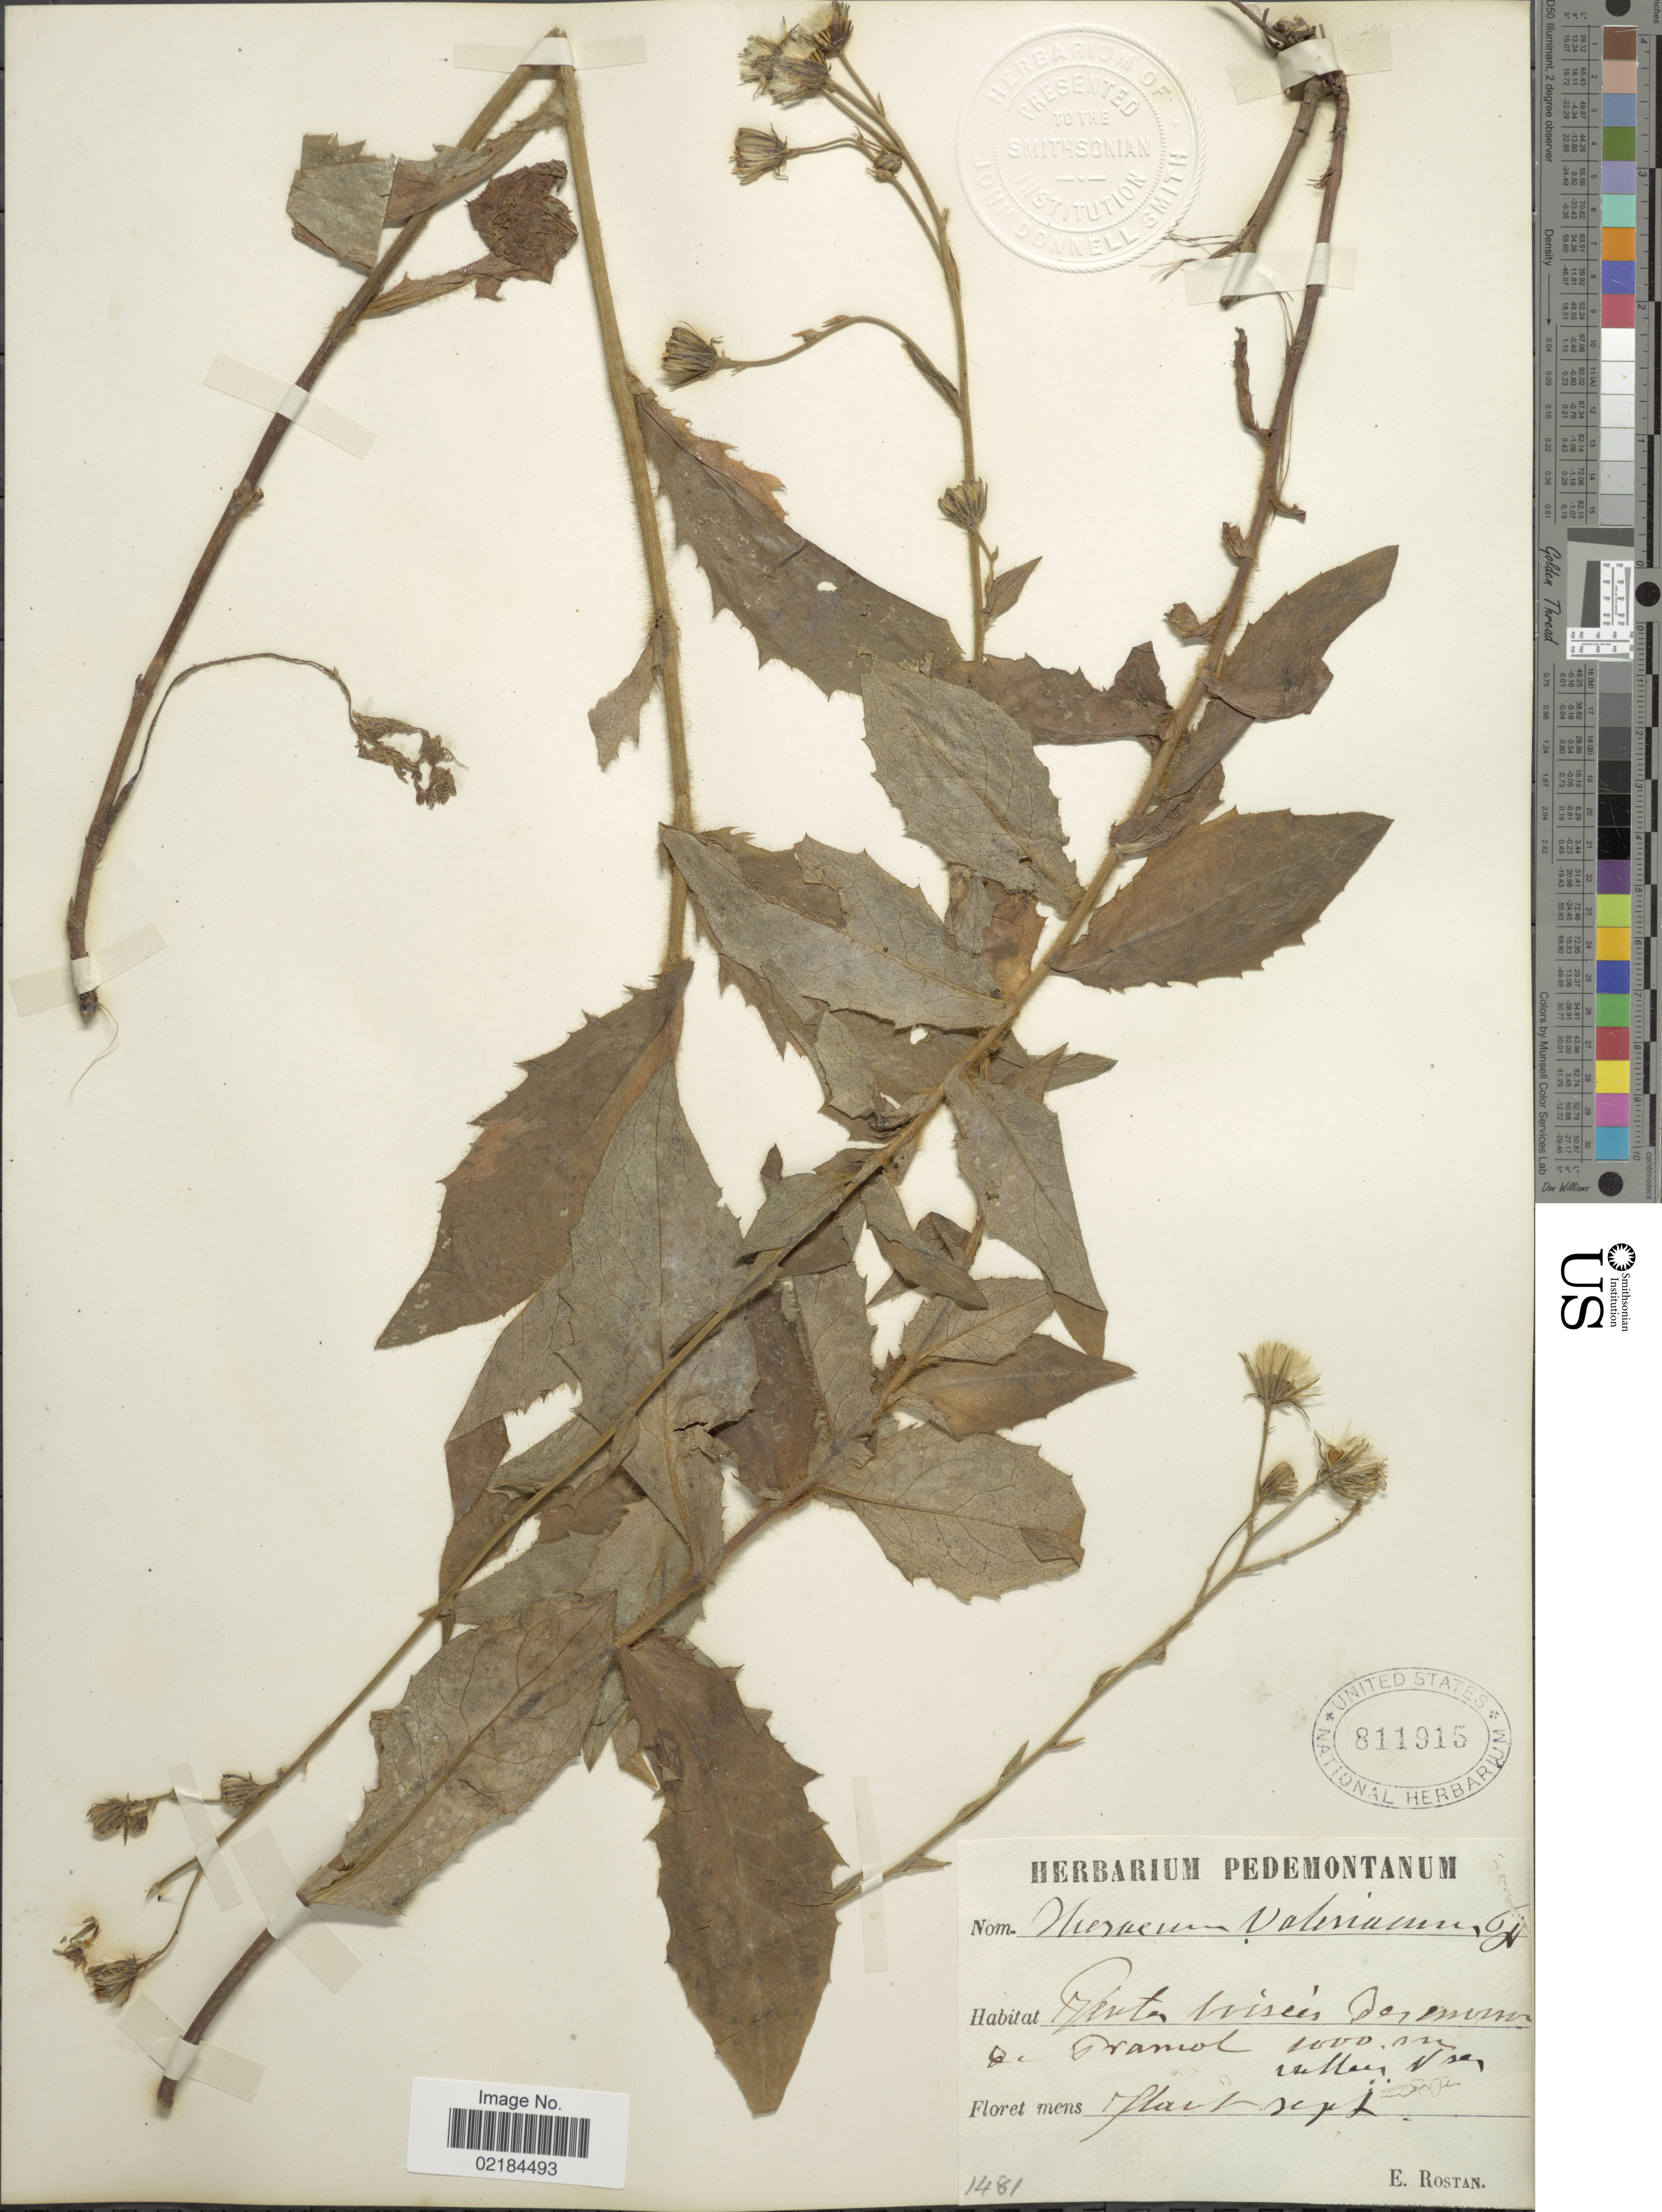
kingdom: Plantae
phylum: Tracheophyta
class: Magnoliopsida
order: Asterales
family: Asteraceae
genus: Hieracium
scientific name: Hieracium valesiacum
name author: Gremli ex Zahn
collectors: E. Rostan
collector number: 1481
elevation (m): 1000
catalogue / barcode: US 811915